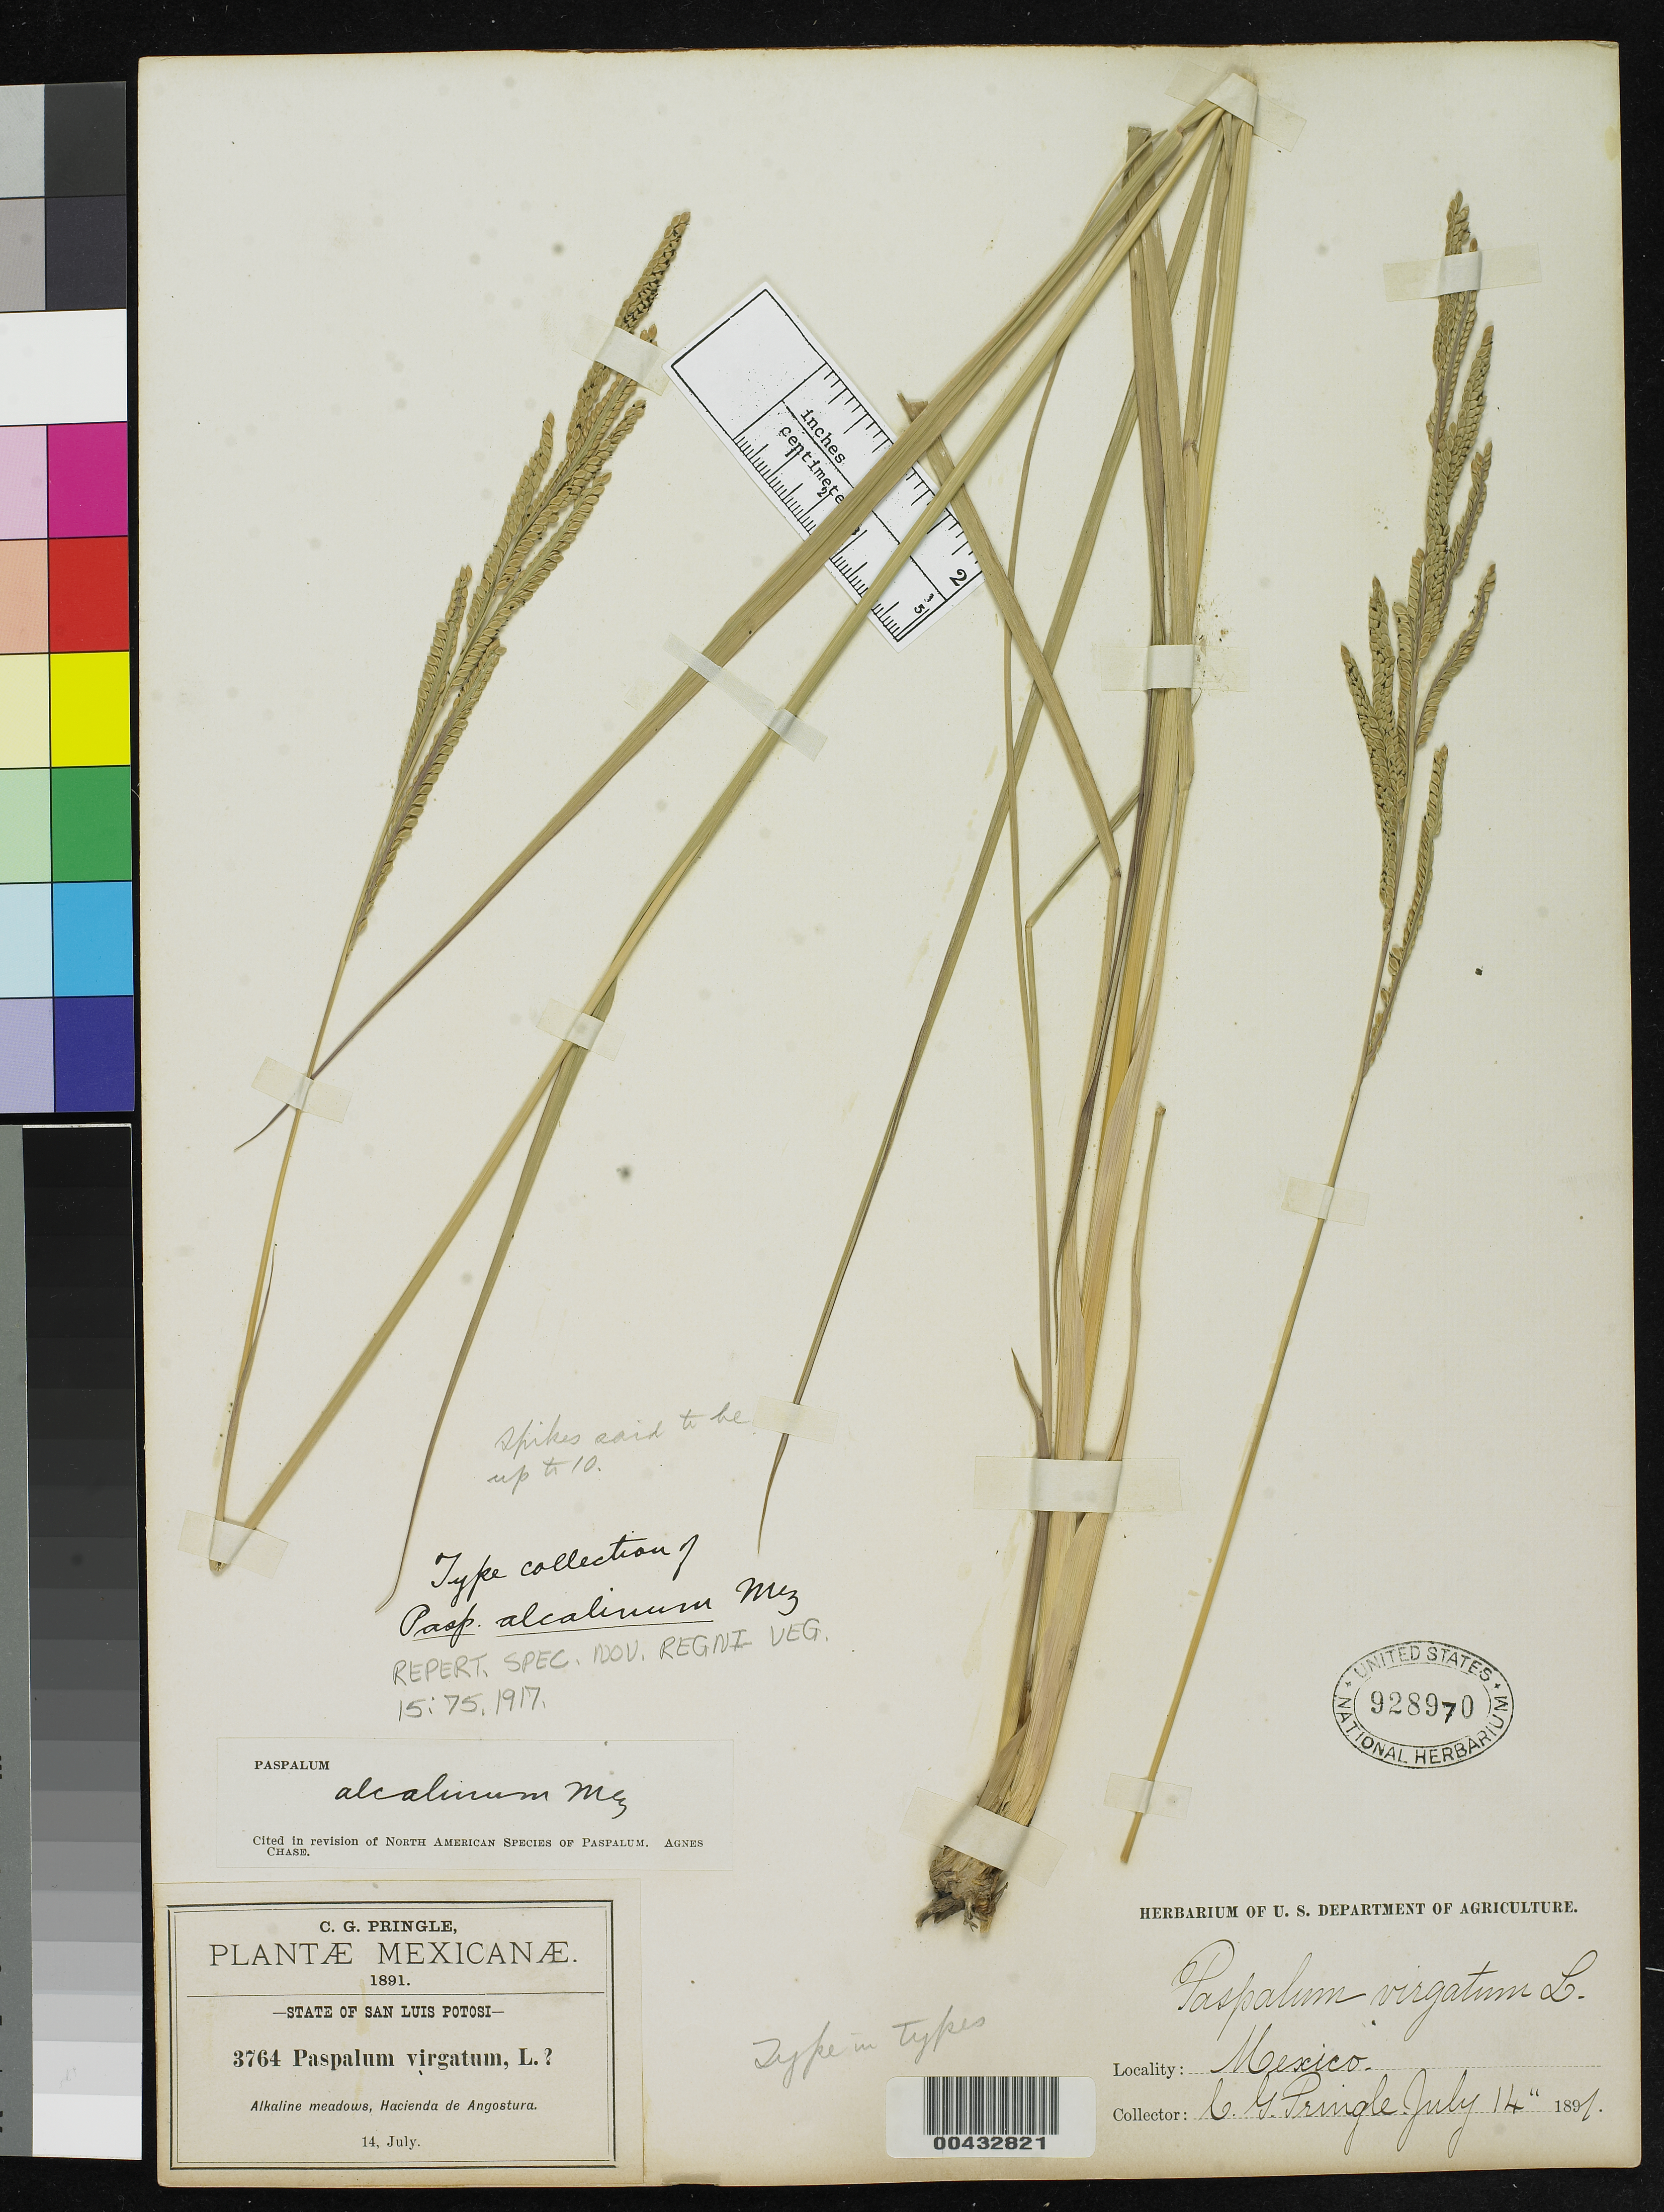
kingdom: Plantae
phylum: Tracheophyta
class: Liliopsida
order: Poales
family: Poaceae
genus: Paspalum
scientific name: Paspalum alcalinum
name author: Mez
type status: Isotype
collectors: C. G. Pringle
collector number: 3764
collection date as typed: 14 Jul 1891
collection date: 1891-07-14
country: Mexico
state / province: San Luis Potosi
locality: Hacienda de Angostura.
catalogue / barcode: US 928970